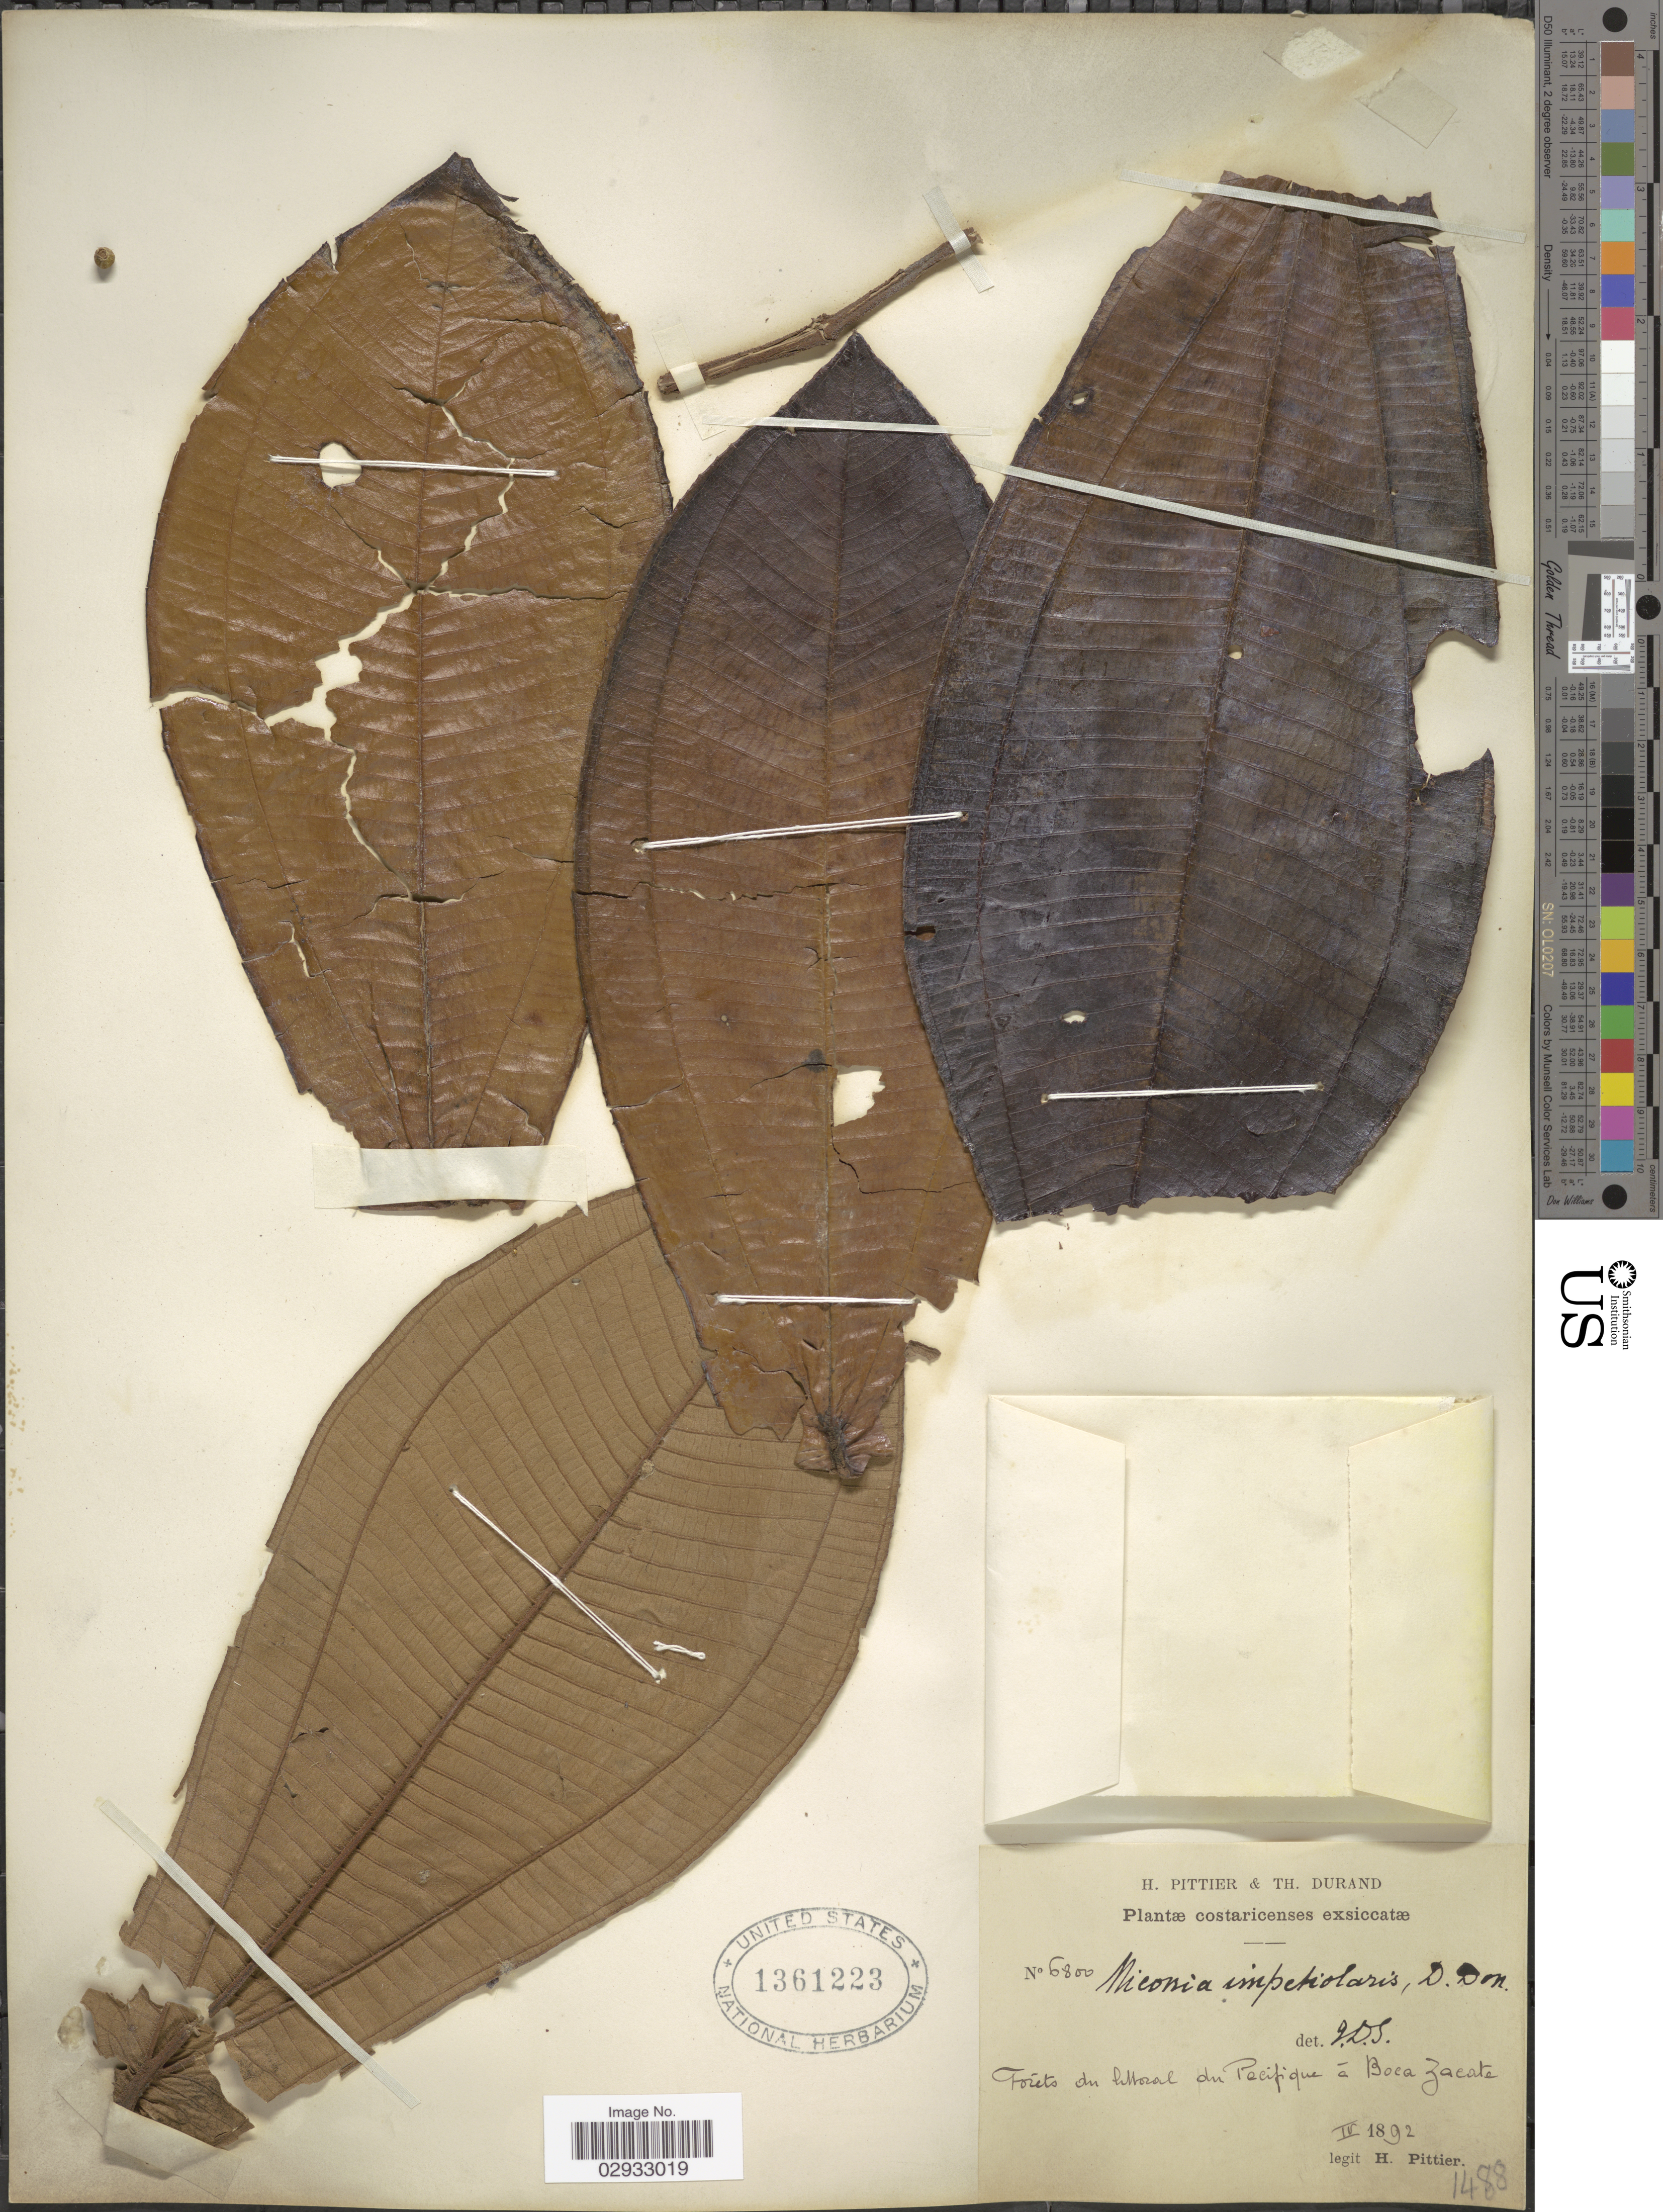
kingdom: Plantae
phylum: Tracheophyta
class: Magnoliopsida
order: Myrtales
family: Melastomataceae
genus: Miconia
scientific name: Miconia impetiolaris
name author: (Sw.) D. Don ex DC.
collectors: H. F. Pittier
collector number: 6800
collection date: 1892-04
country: Costa Rica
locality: Forêts du littoral du Pacifique á Boca Zacate.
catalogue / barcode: US 1361223